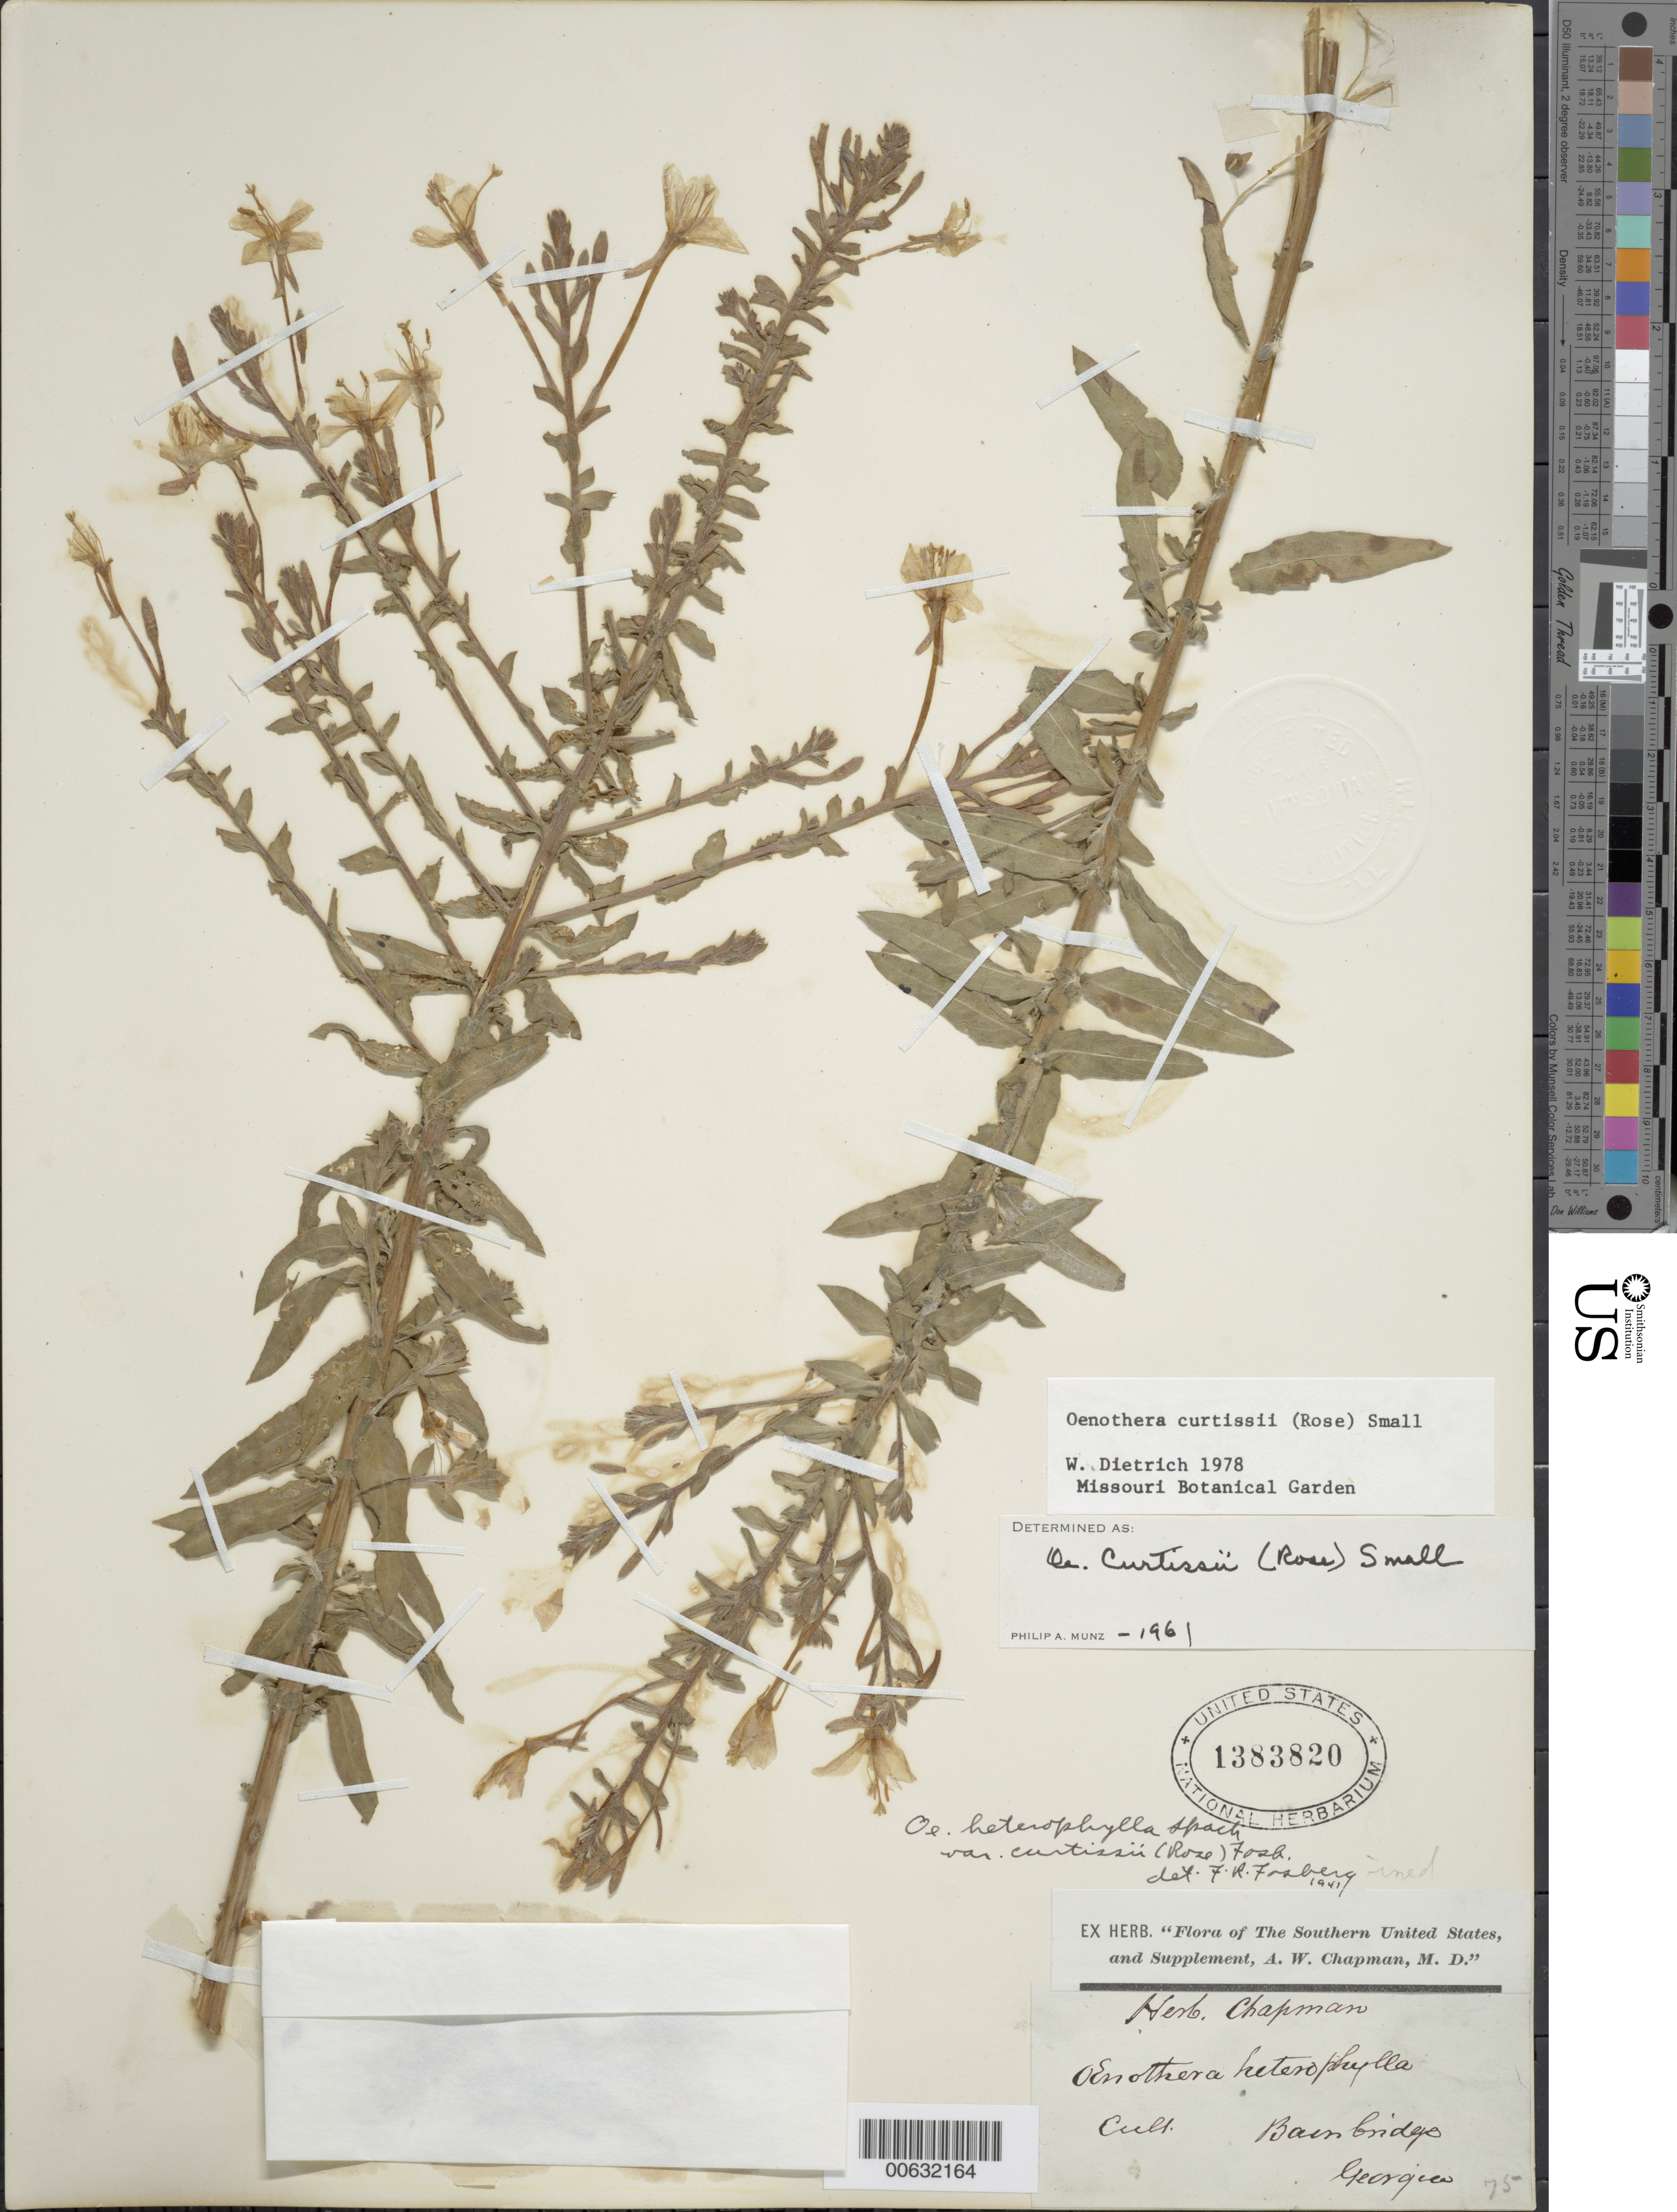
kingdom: Plantae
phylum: Tracheophyta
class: Magnoliopsida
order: Myrtales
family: Onagraceae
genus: Oenothera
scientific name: Oenothera curtissii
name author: Small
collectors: A. W. Chapman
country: United States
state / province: Georgia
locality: Bainbridge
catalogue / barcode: US 1383820